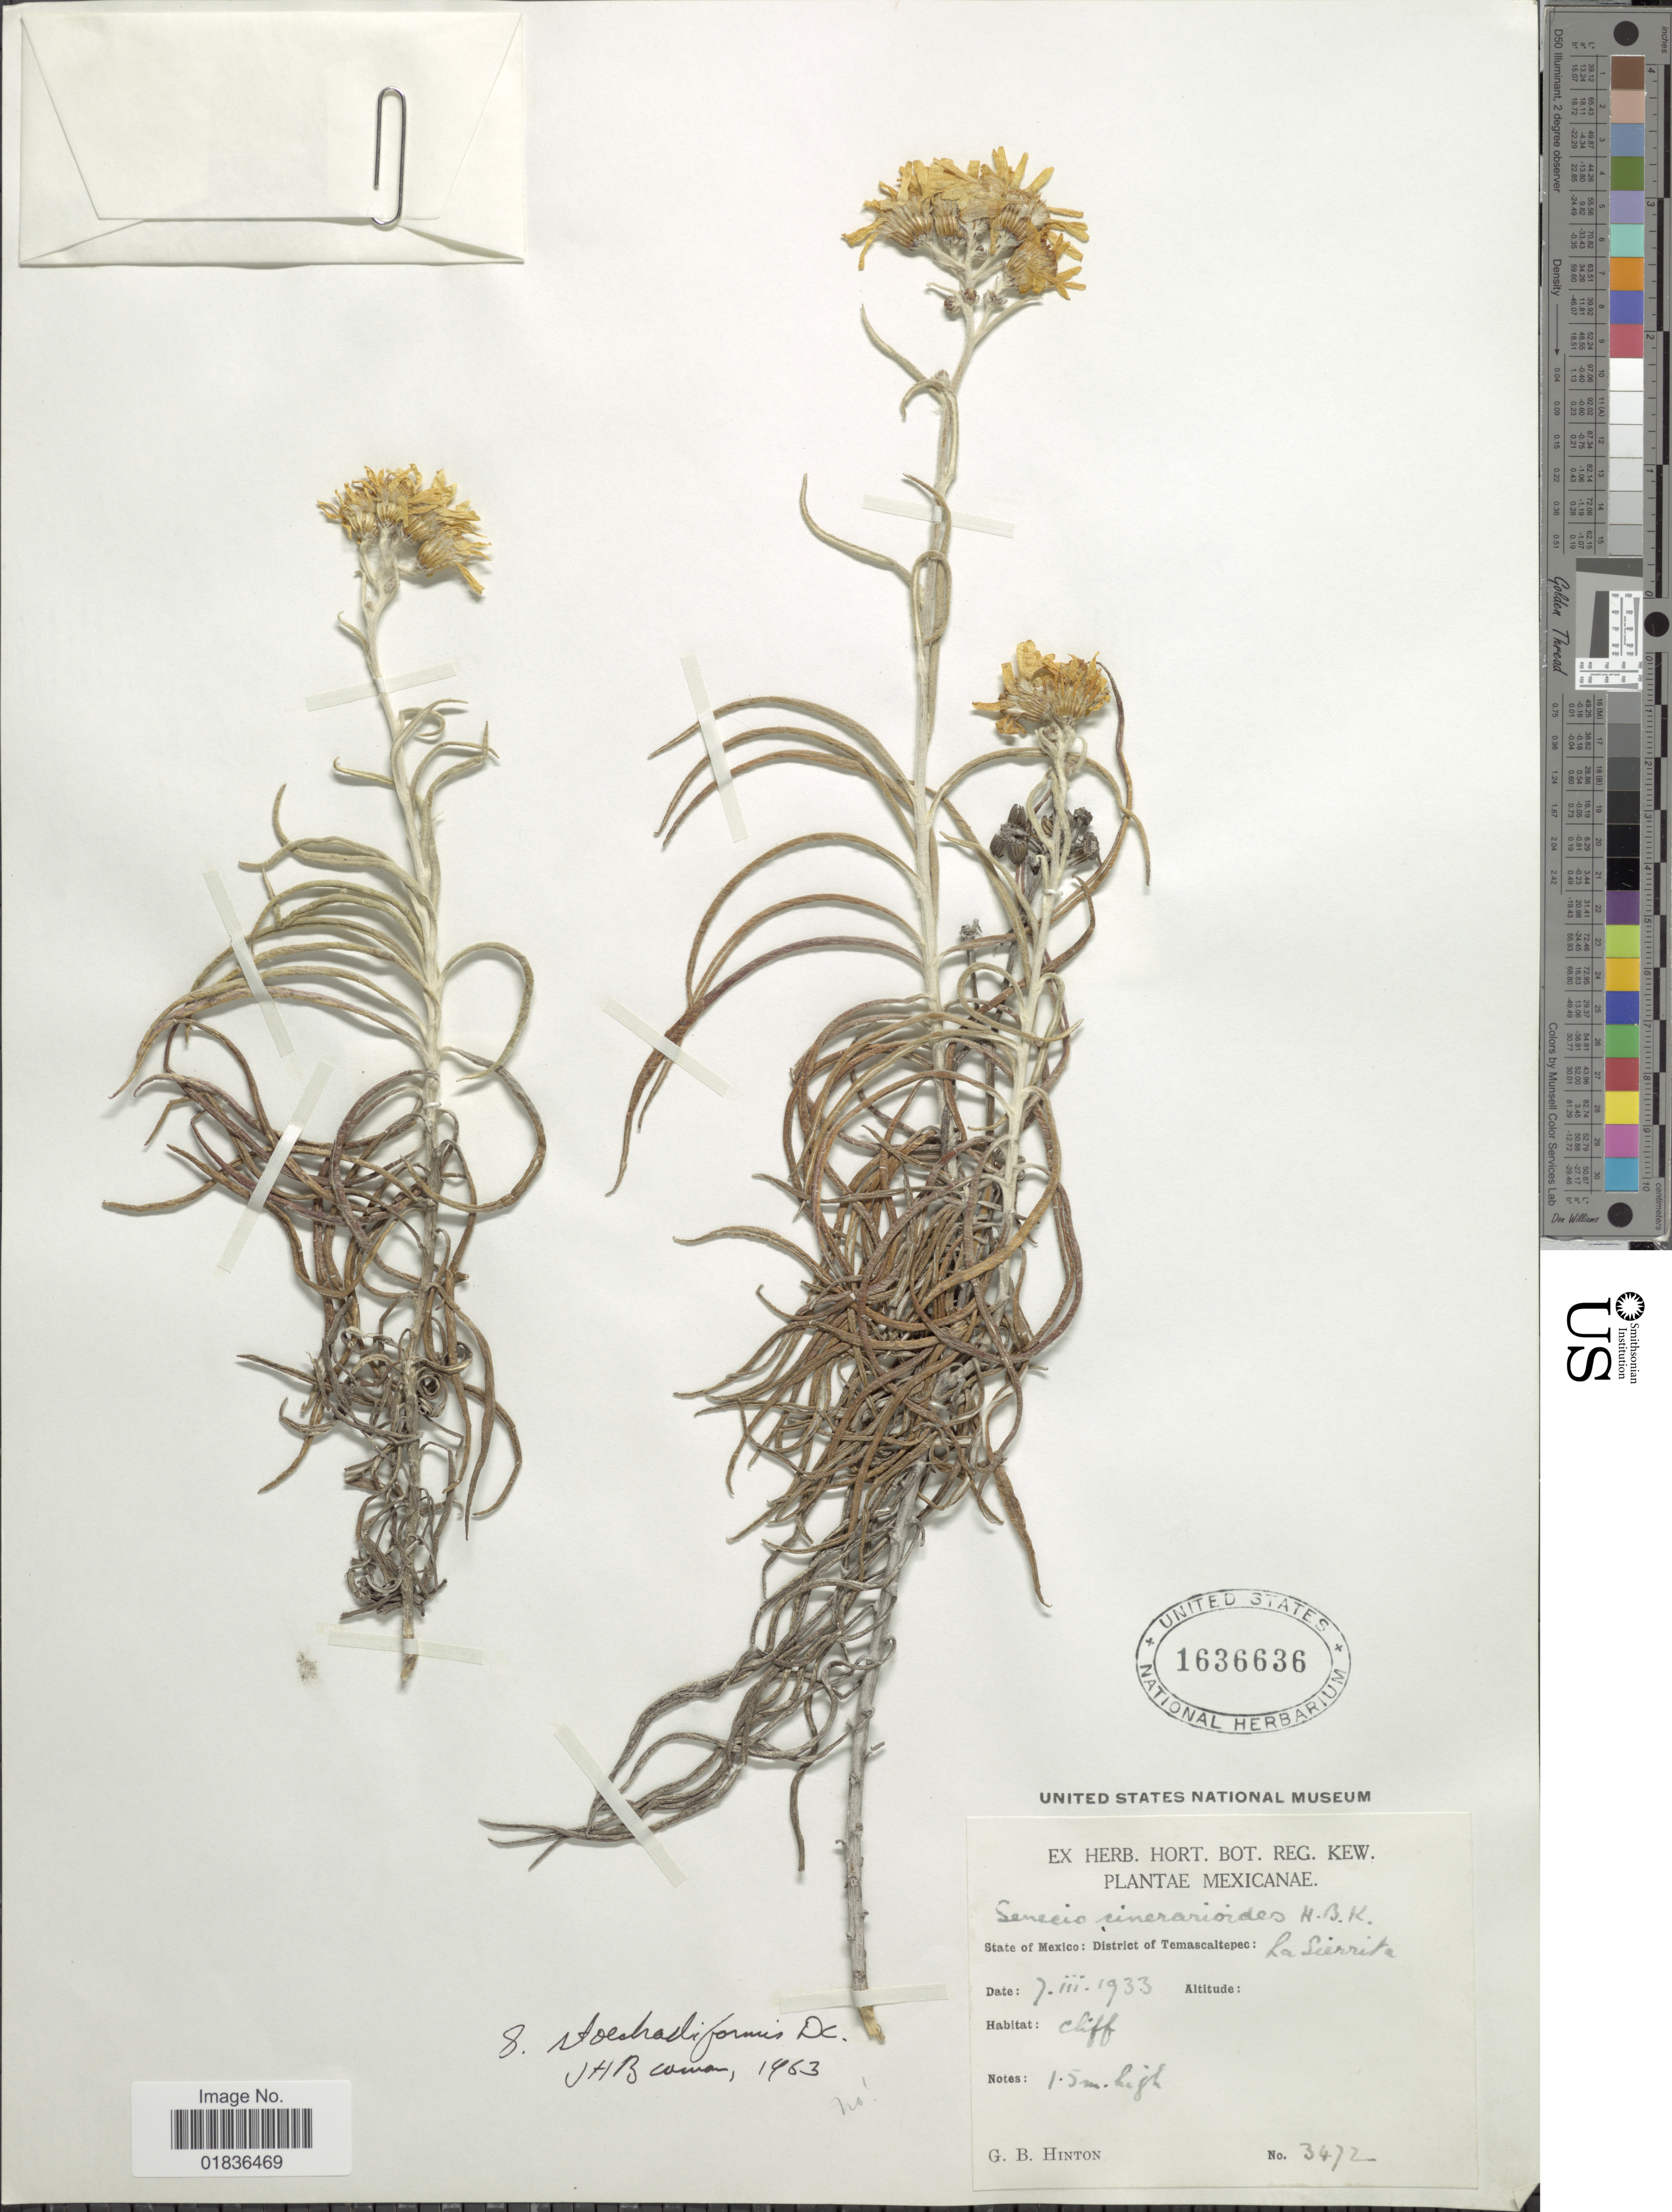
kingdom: Plantae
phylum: Tracheophyta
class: Magnoliopsida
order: Asterales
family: Asteraceae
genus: Senecio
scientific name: Senecio stoechadiformis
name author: DC.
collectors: G. B. Hinton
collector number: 3472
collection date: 1933-03-07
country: Mexico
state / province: México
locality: District of Temascaltepec: La Sierrita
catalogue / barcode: US 1636636